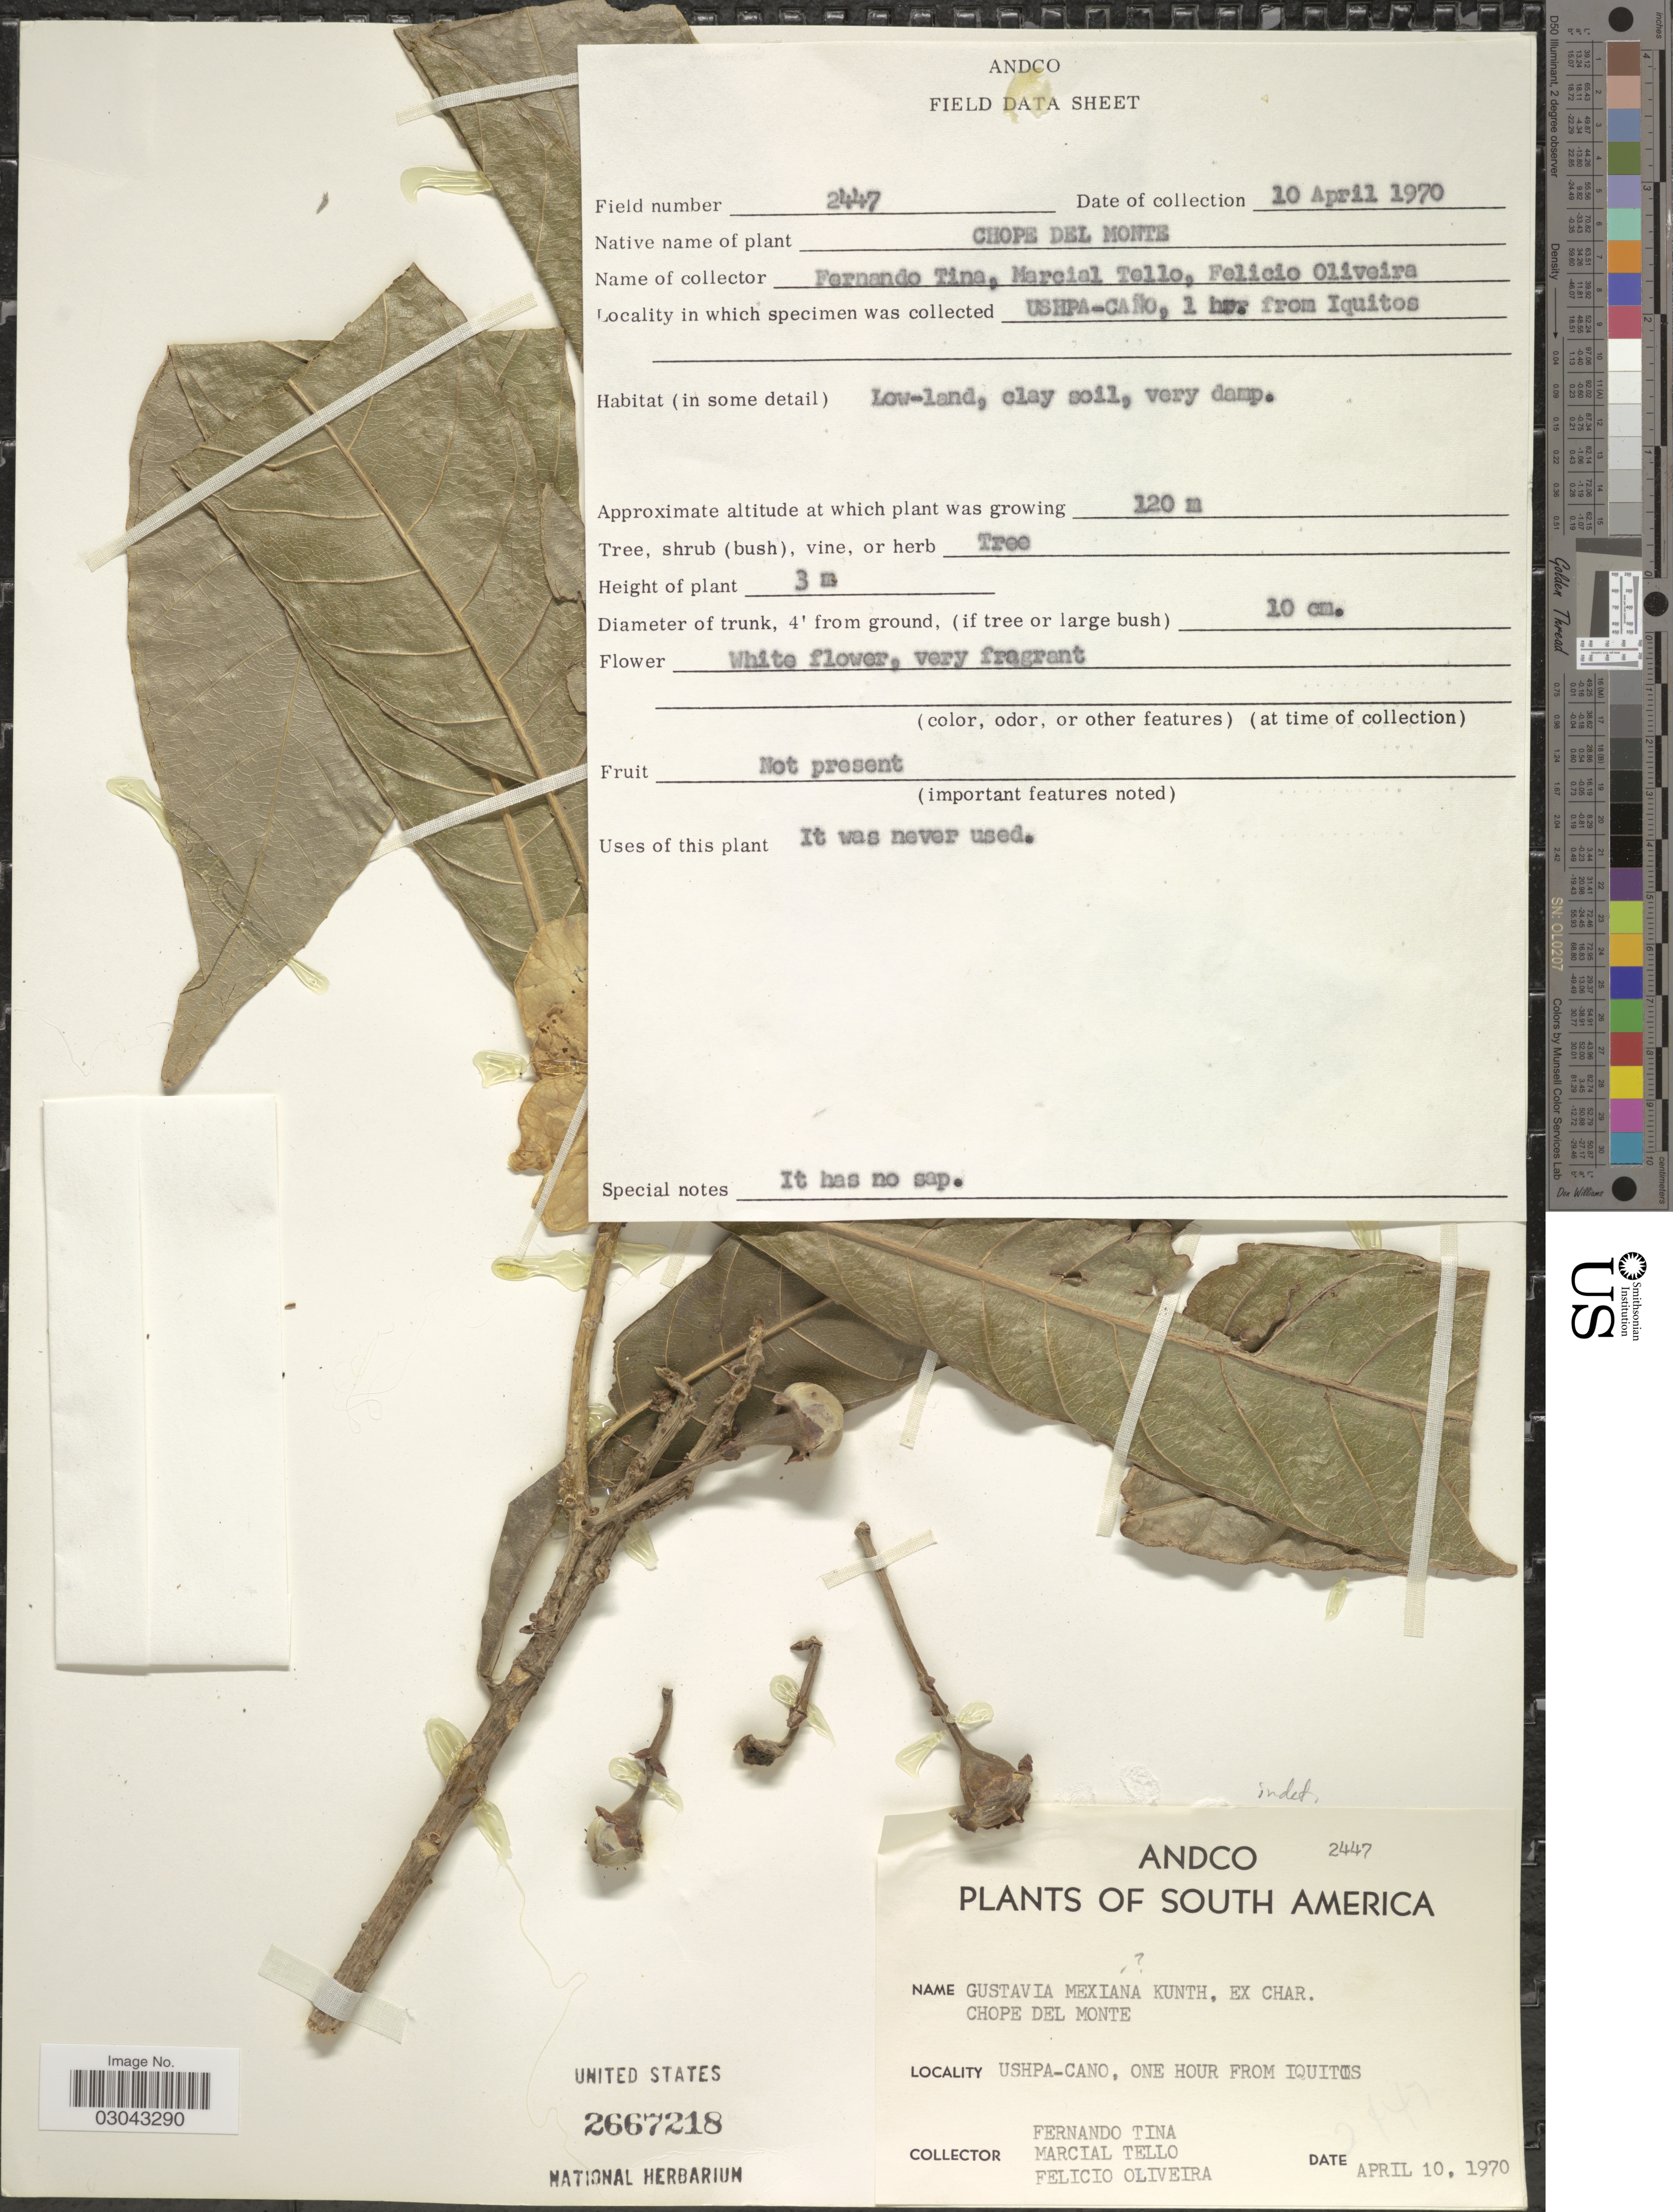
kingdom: Plantae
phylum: Tracheophyta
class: Magnoliopsida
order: Ericales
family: Lecythidaceae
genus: Gustavia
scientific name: Gustavia sp.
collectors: F. Tina, M. Tello & F. Oliveira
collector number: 2447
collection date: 1970-04-10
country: Peru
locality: Andco, Ushpa-Cano, One Hour From Iquitos.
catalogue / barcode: US 2667218